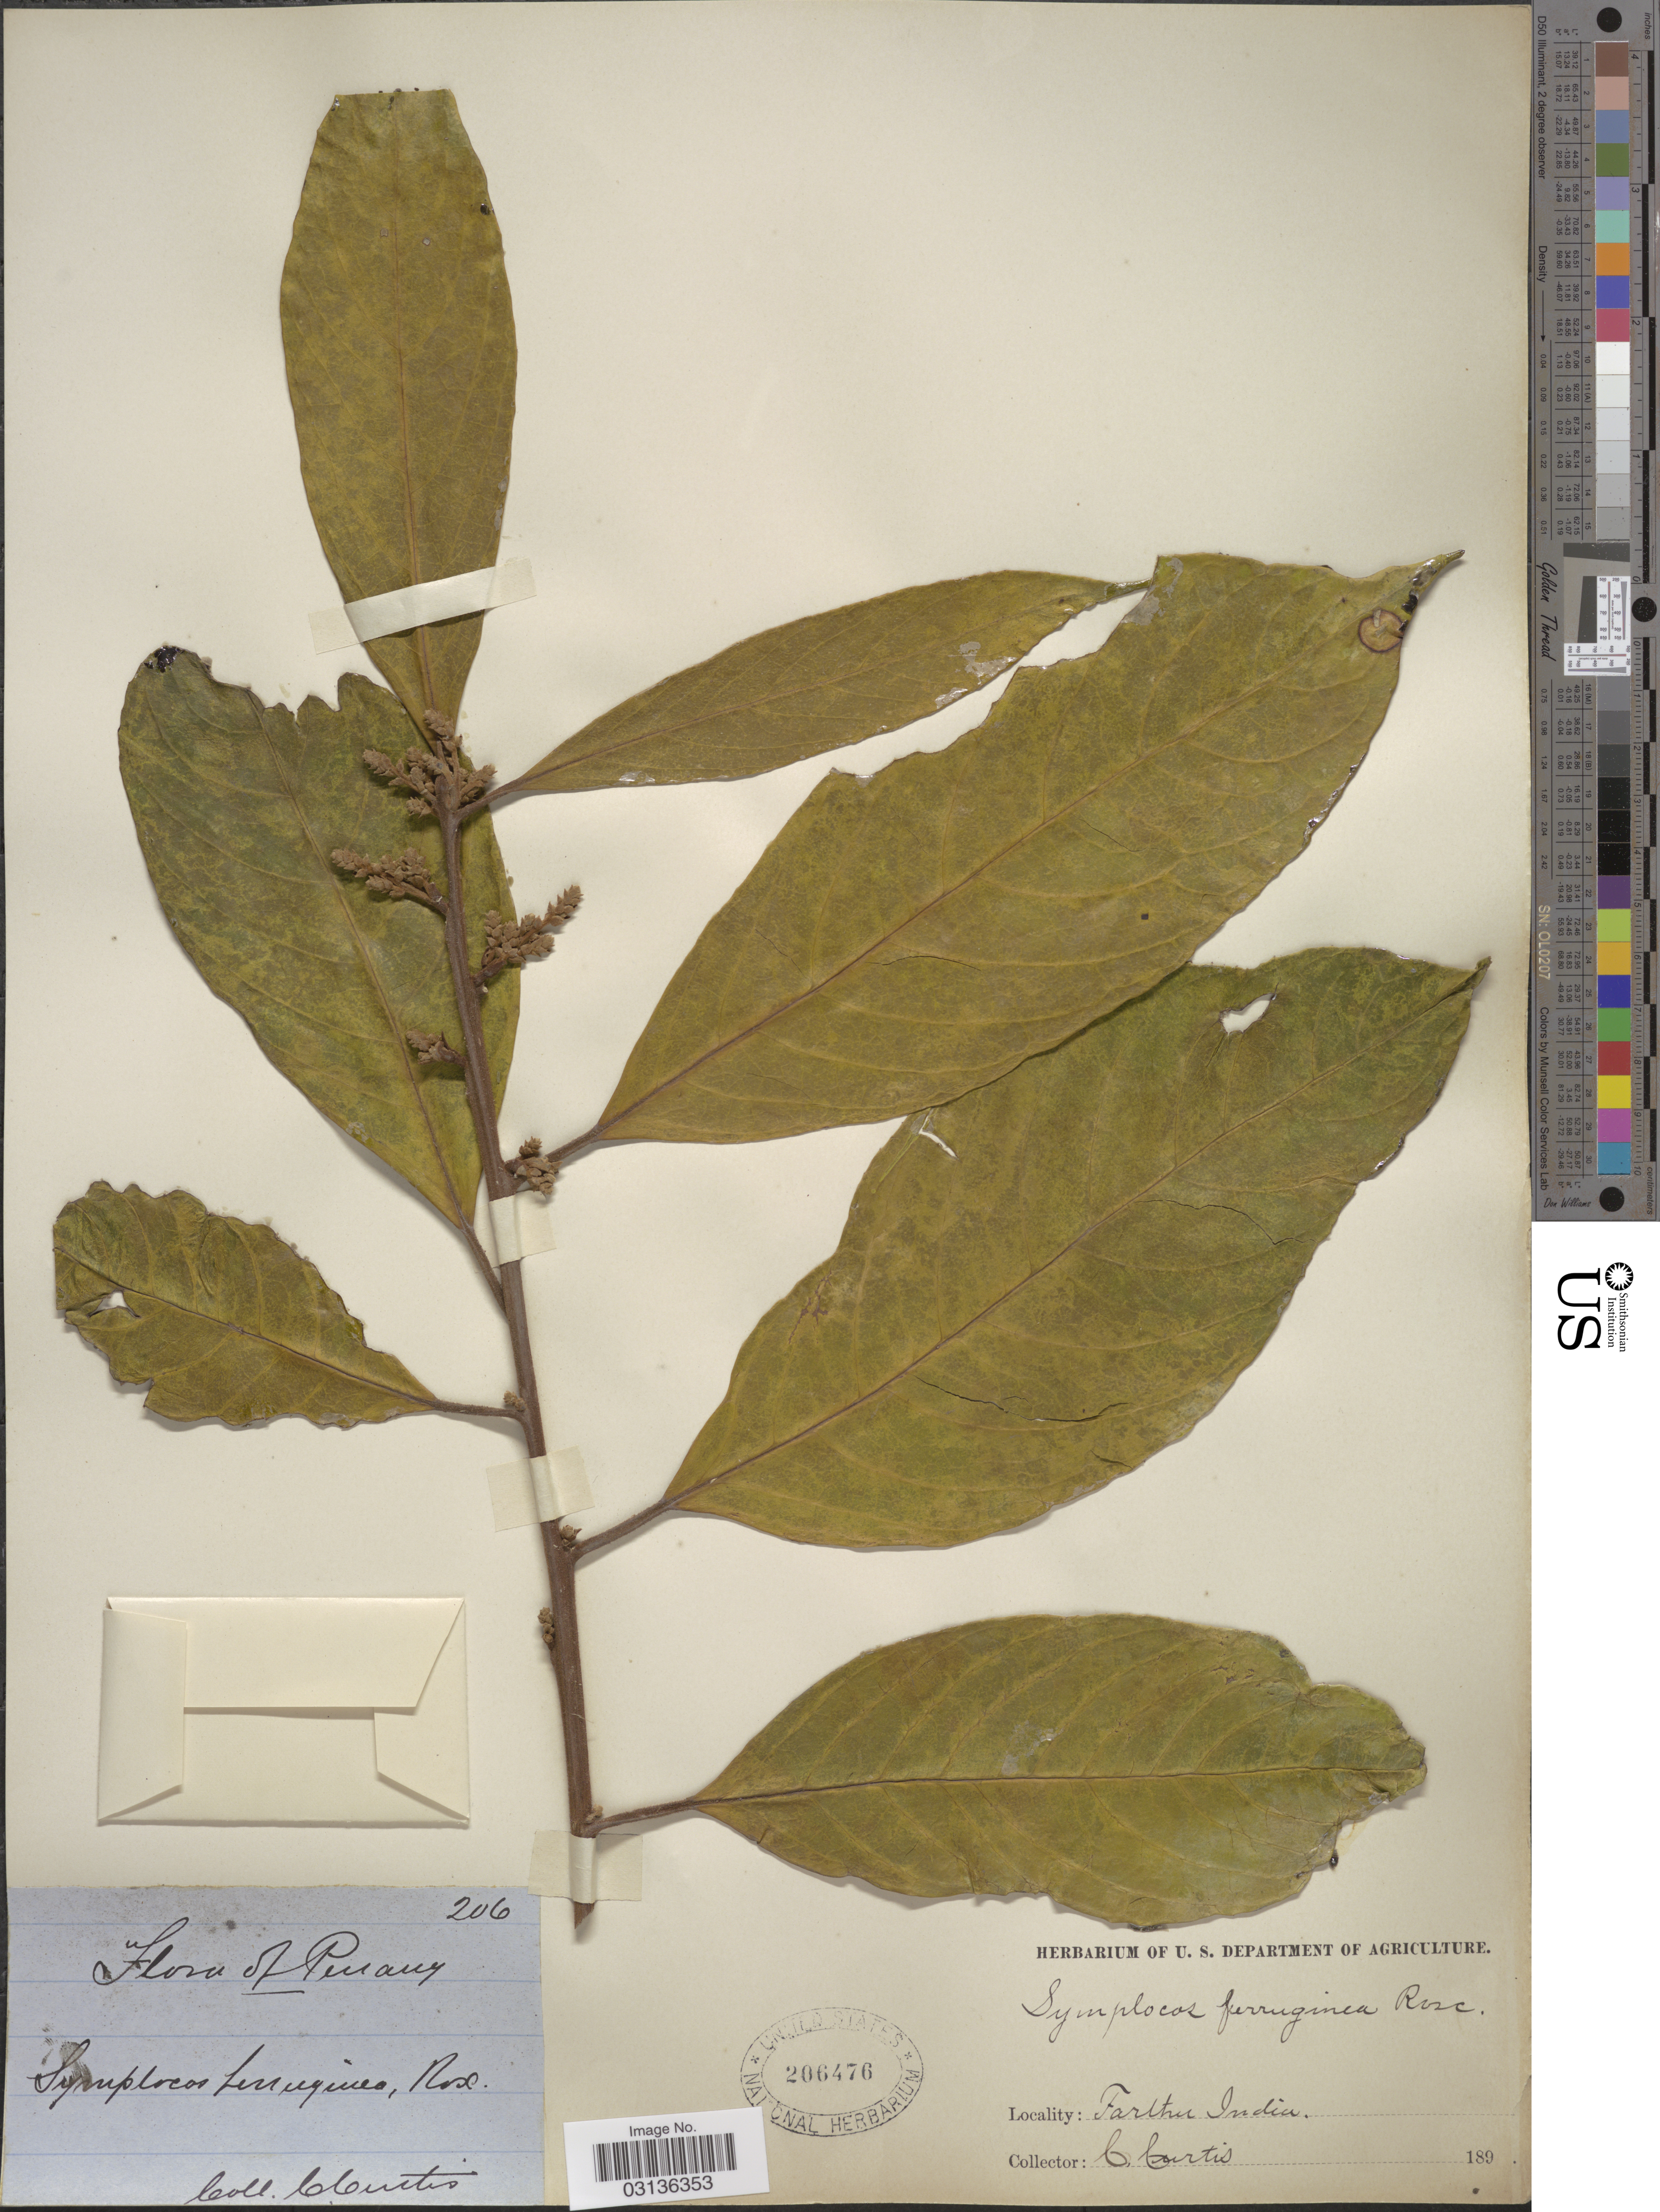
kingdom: Plantae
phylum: Tracheophyta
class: Magnoliopsida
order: Ericales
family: Symplocaceae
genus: Symplocos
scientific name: Symplocos cochinchinensis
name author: (Lour.) S. Moore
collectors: C. Curtis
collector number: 206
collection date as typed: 189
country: Malaysia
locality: Farther. Penang.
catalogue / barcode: US 206476